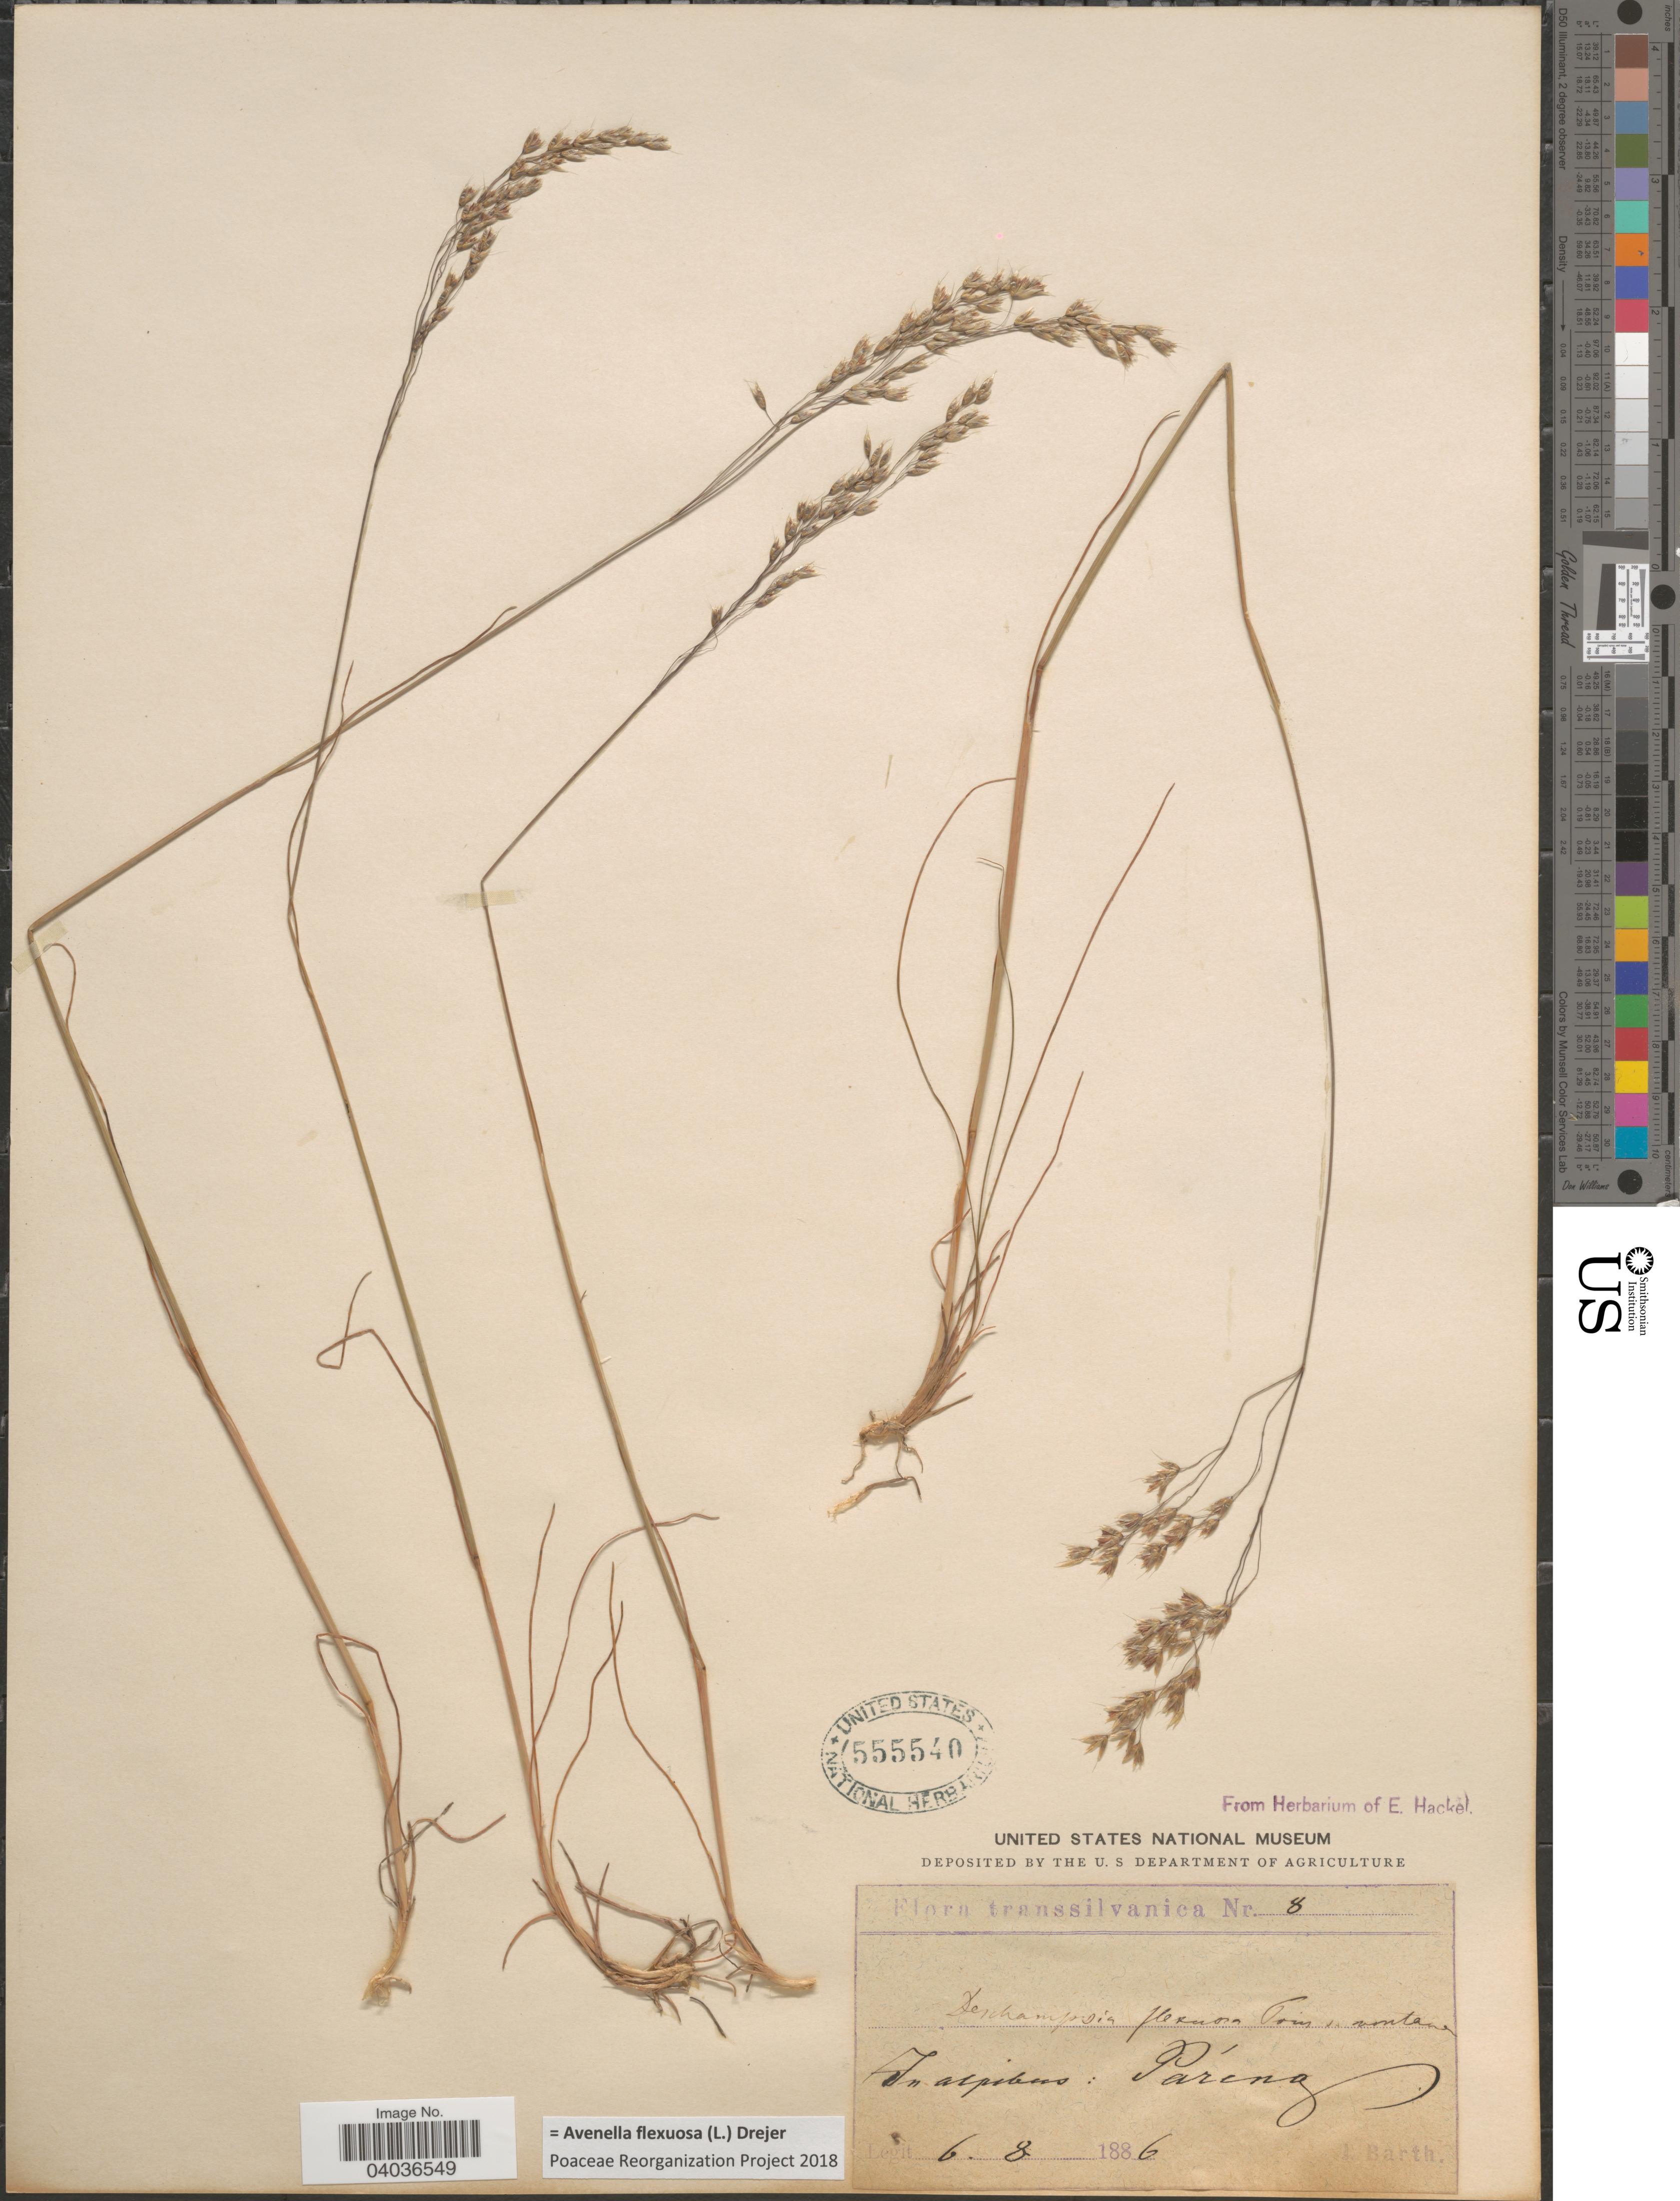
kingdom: Plantae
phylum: Tracheophyta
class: Liliopsida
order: Poales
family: Poaceae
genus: Avenella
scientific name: Avenella flexuosa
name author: (L.) Drejer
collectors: J. Barth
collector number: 8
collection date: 1886-08-06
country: Romania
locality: Transsilvanica. In alpibus: Paríng.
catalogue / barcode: US 555540